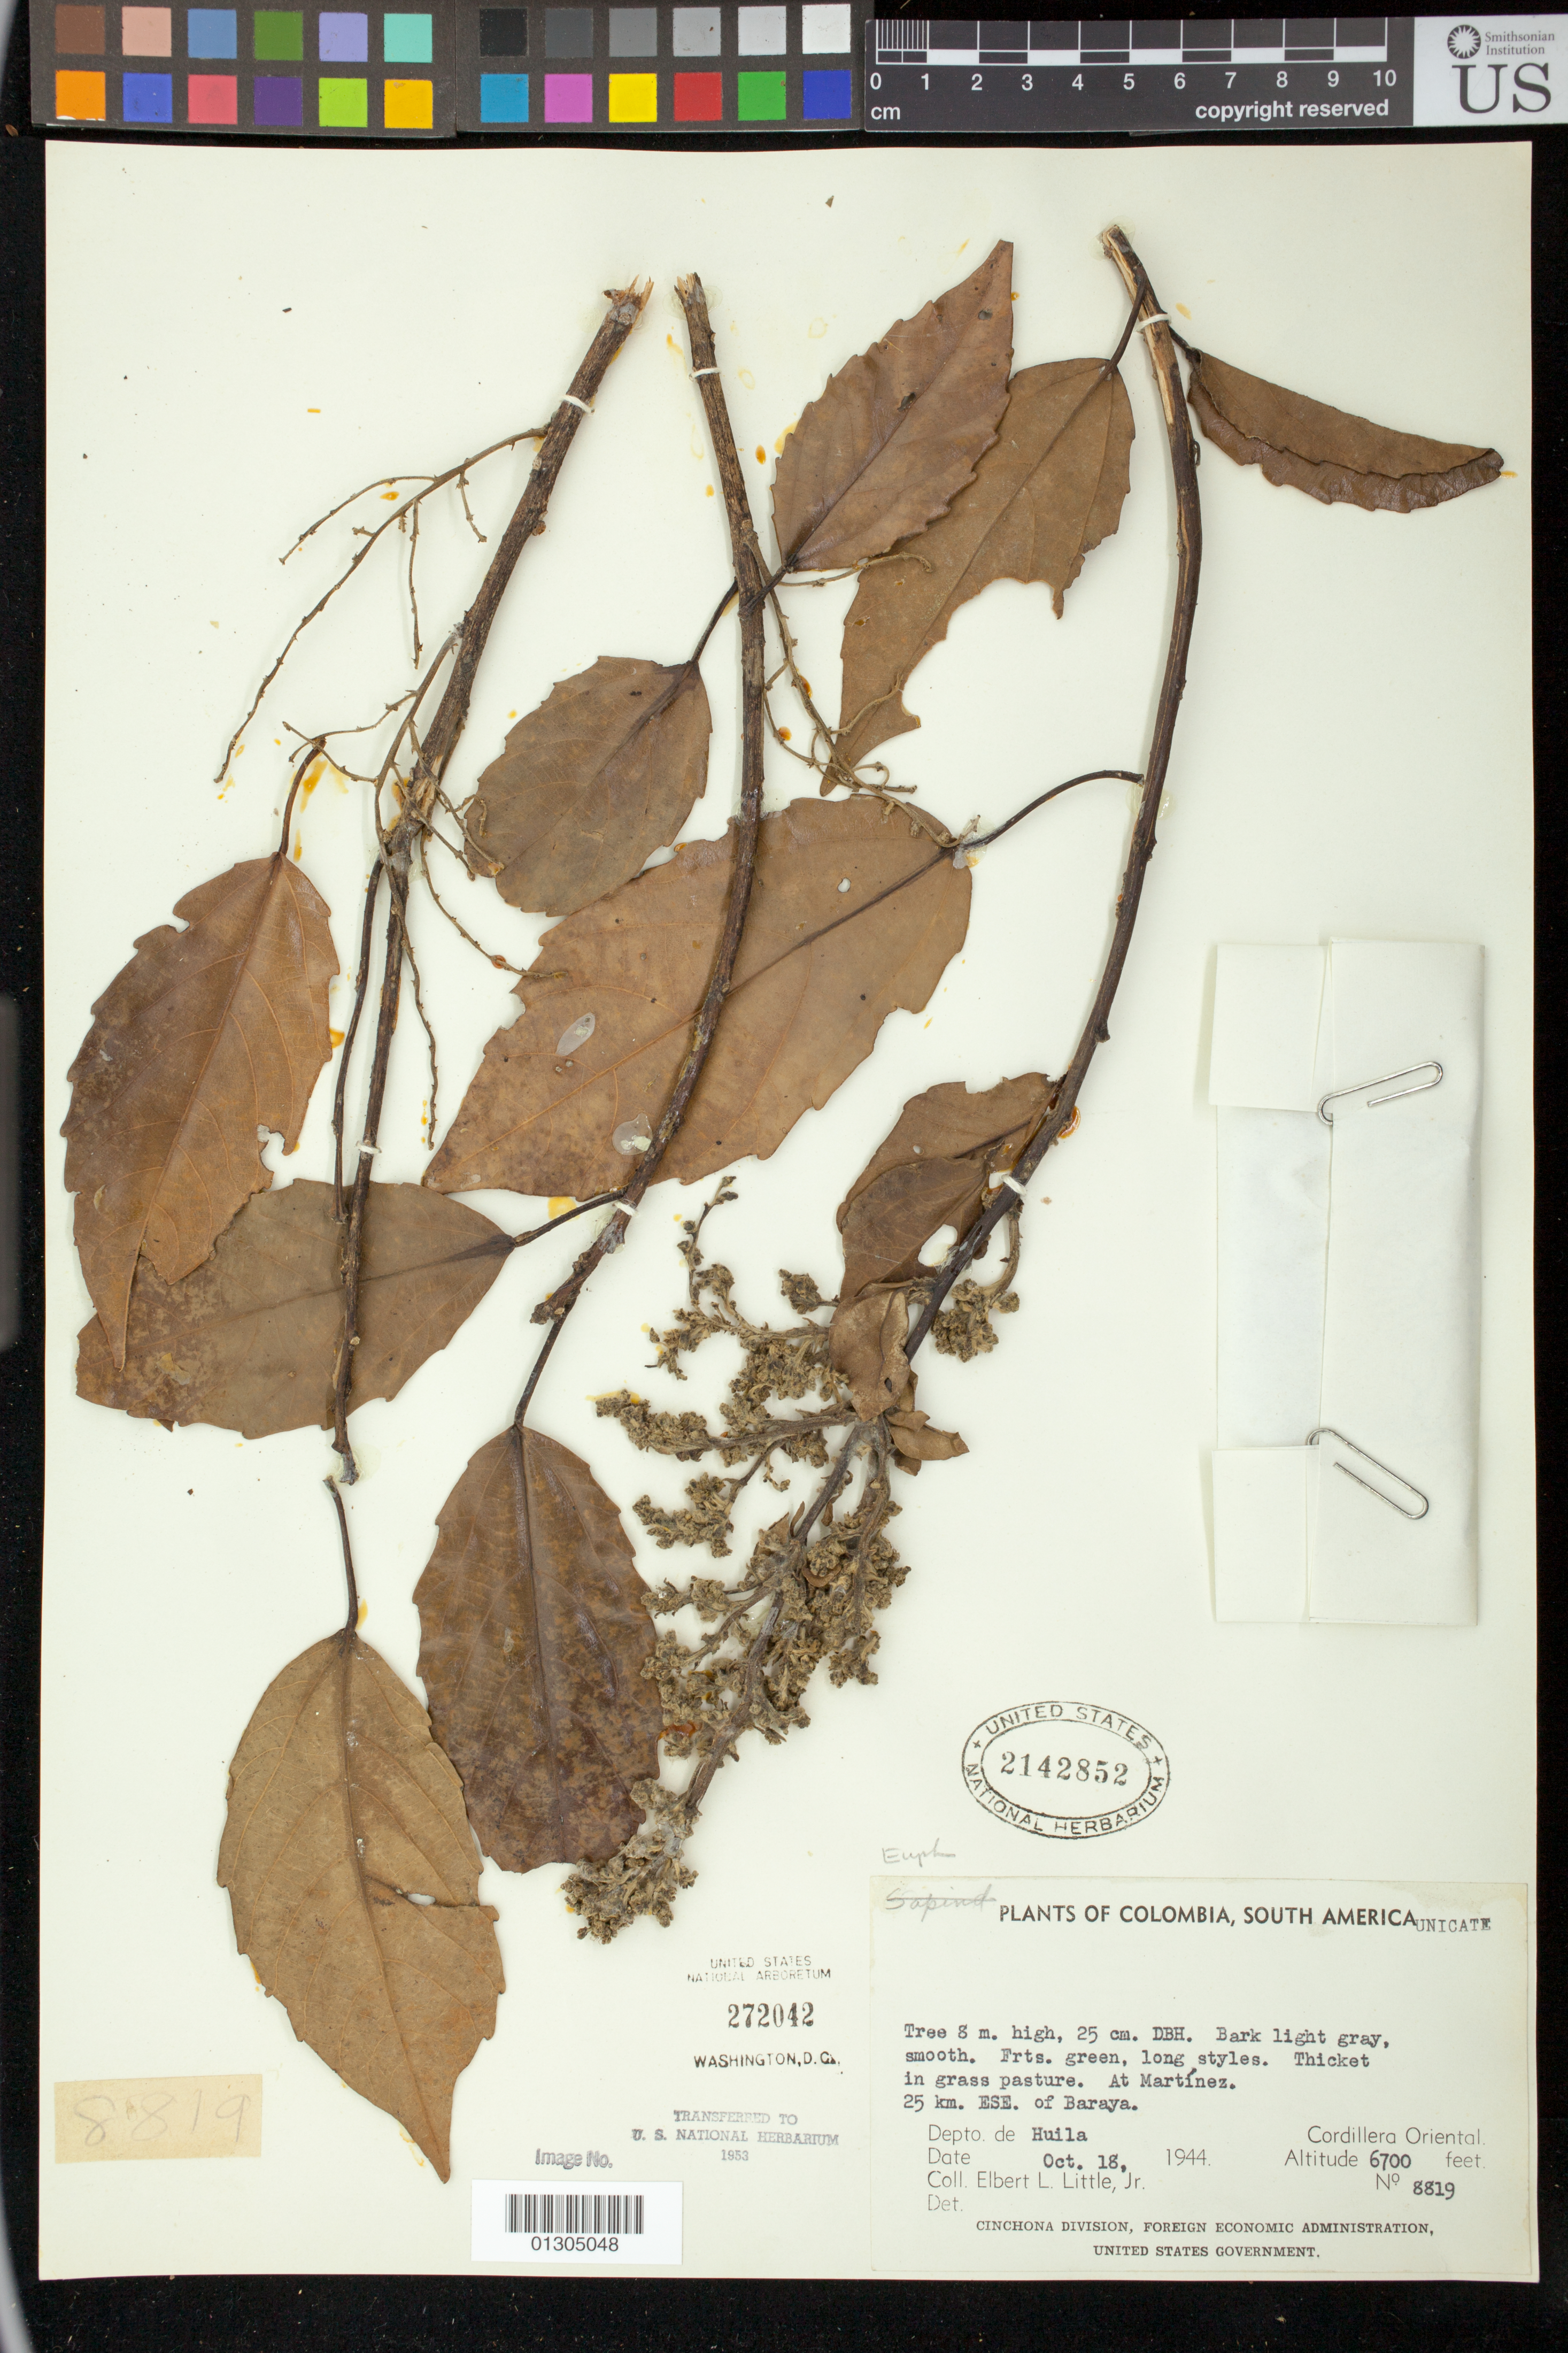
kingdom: Plantae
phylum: Tracheophyta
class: Magnoliopsida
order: Malpighiales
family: Euphorbiaceae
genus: Alchornea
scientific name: Alchornea sp.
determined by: Londoño-Echeverri, Y.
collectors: E. L. Little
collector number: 8819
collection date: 1944-10-18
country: Colombia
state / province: Huila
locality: At Martinez. 25 km. ESE. of Baraya.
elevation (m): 2042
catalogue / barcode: US 2142852